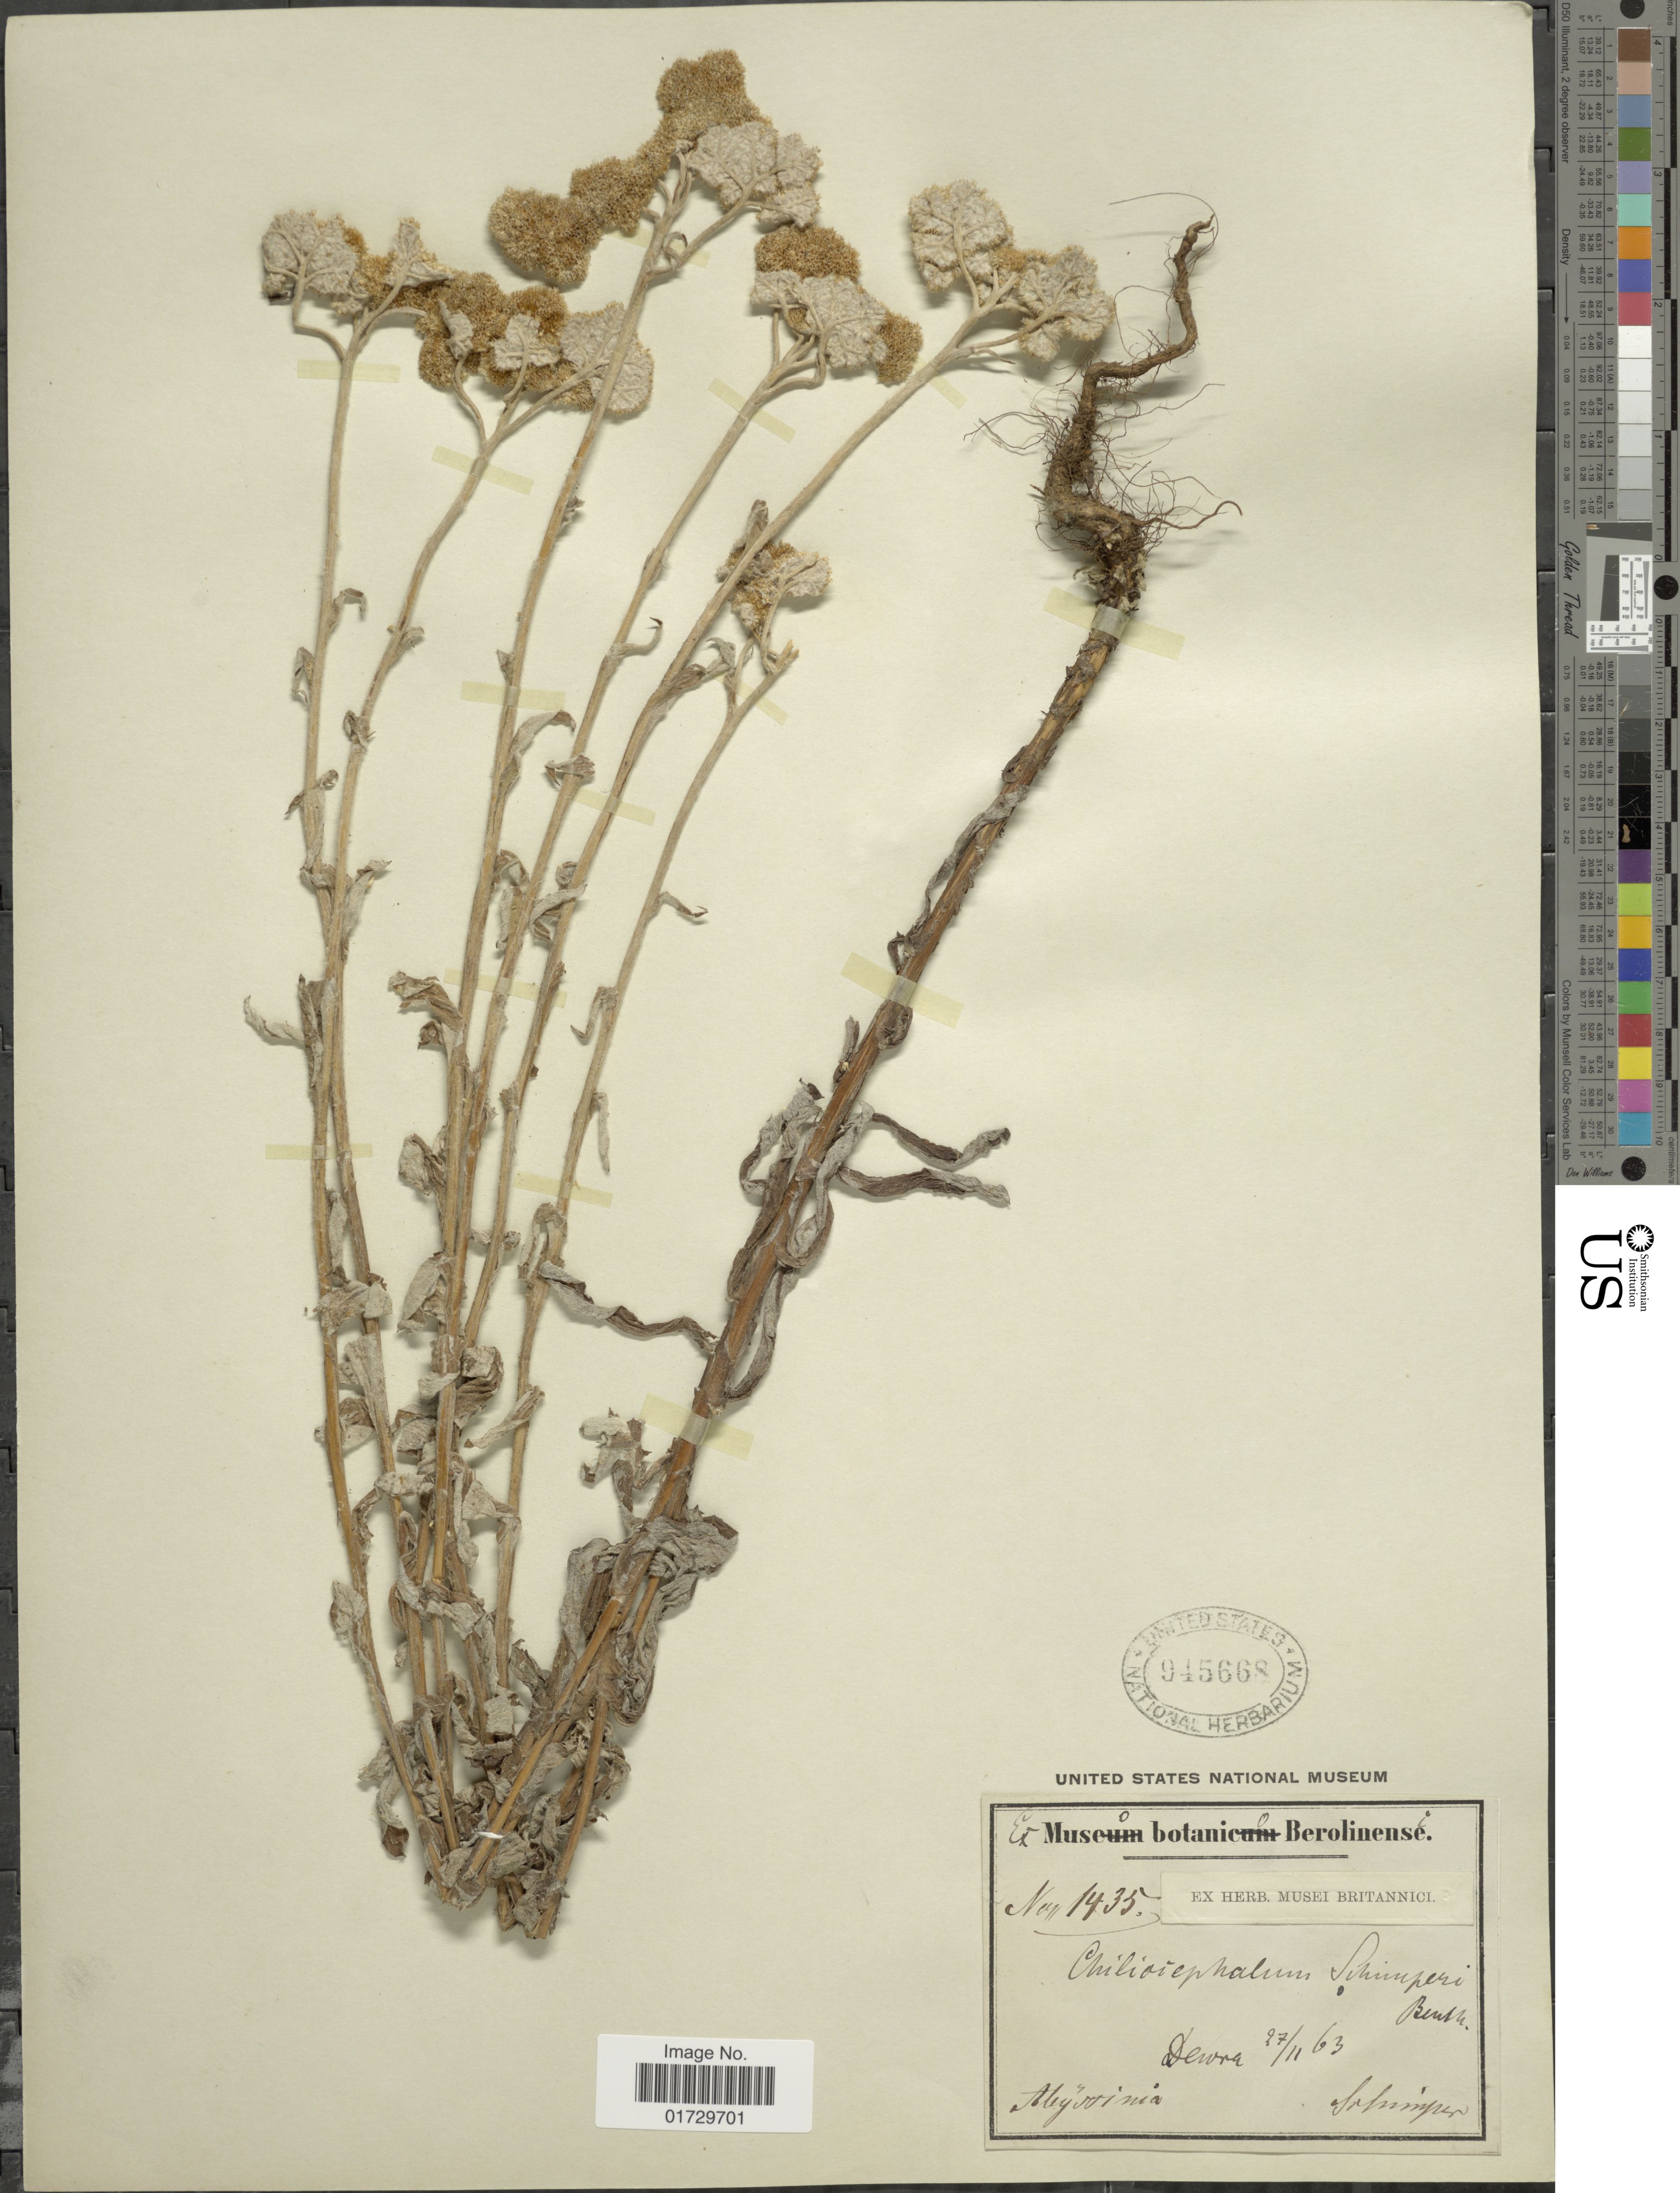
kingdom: Plantae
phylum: Tracheophyta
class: Magnoliopsida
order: Asterales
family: Asteraceae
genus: Chiliocephalum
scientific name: Chiliocephalum schimperi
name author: Benth.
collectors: -. Schimper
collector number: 1435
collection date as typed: Transcribed d/m/y: 27/11/63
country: Eritrea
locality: Aleyvoinia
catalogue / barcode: US 945668